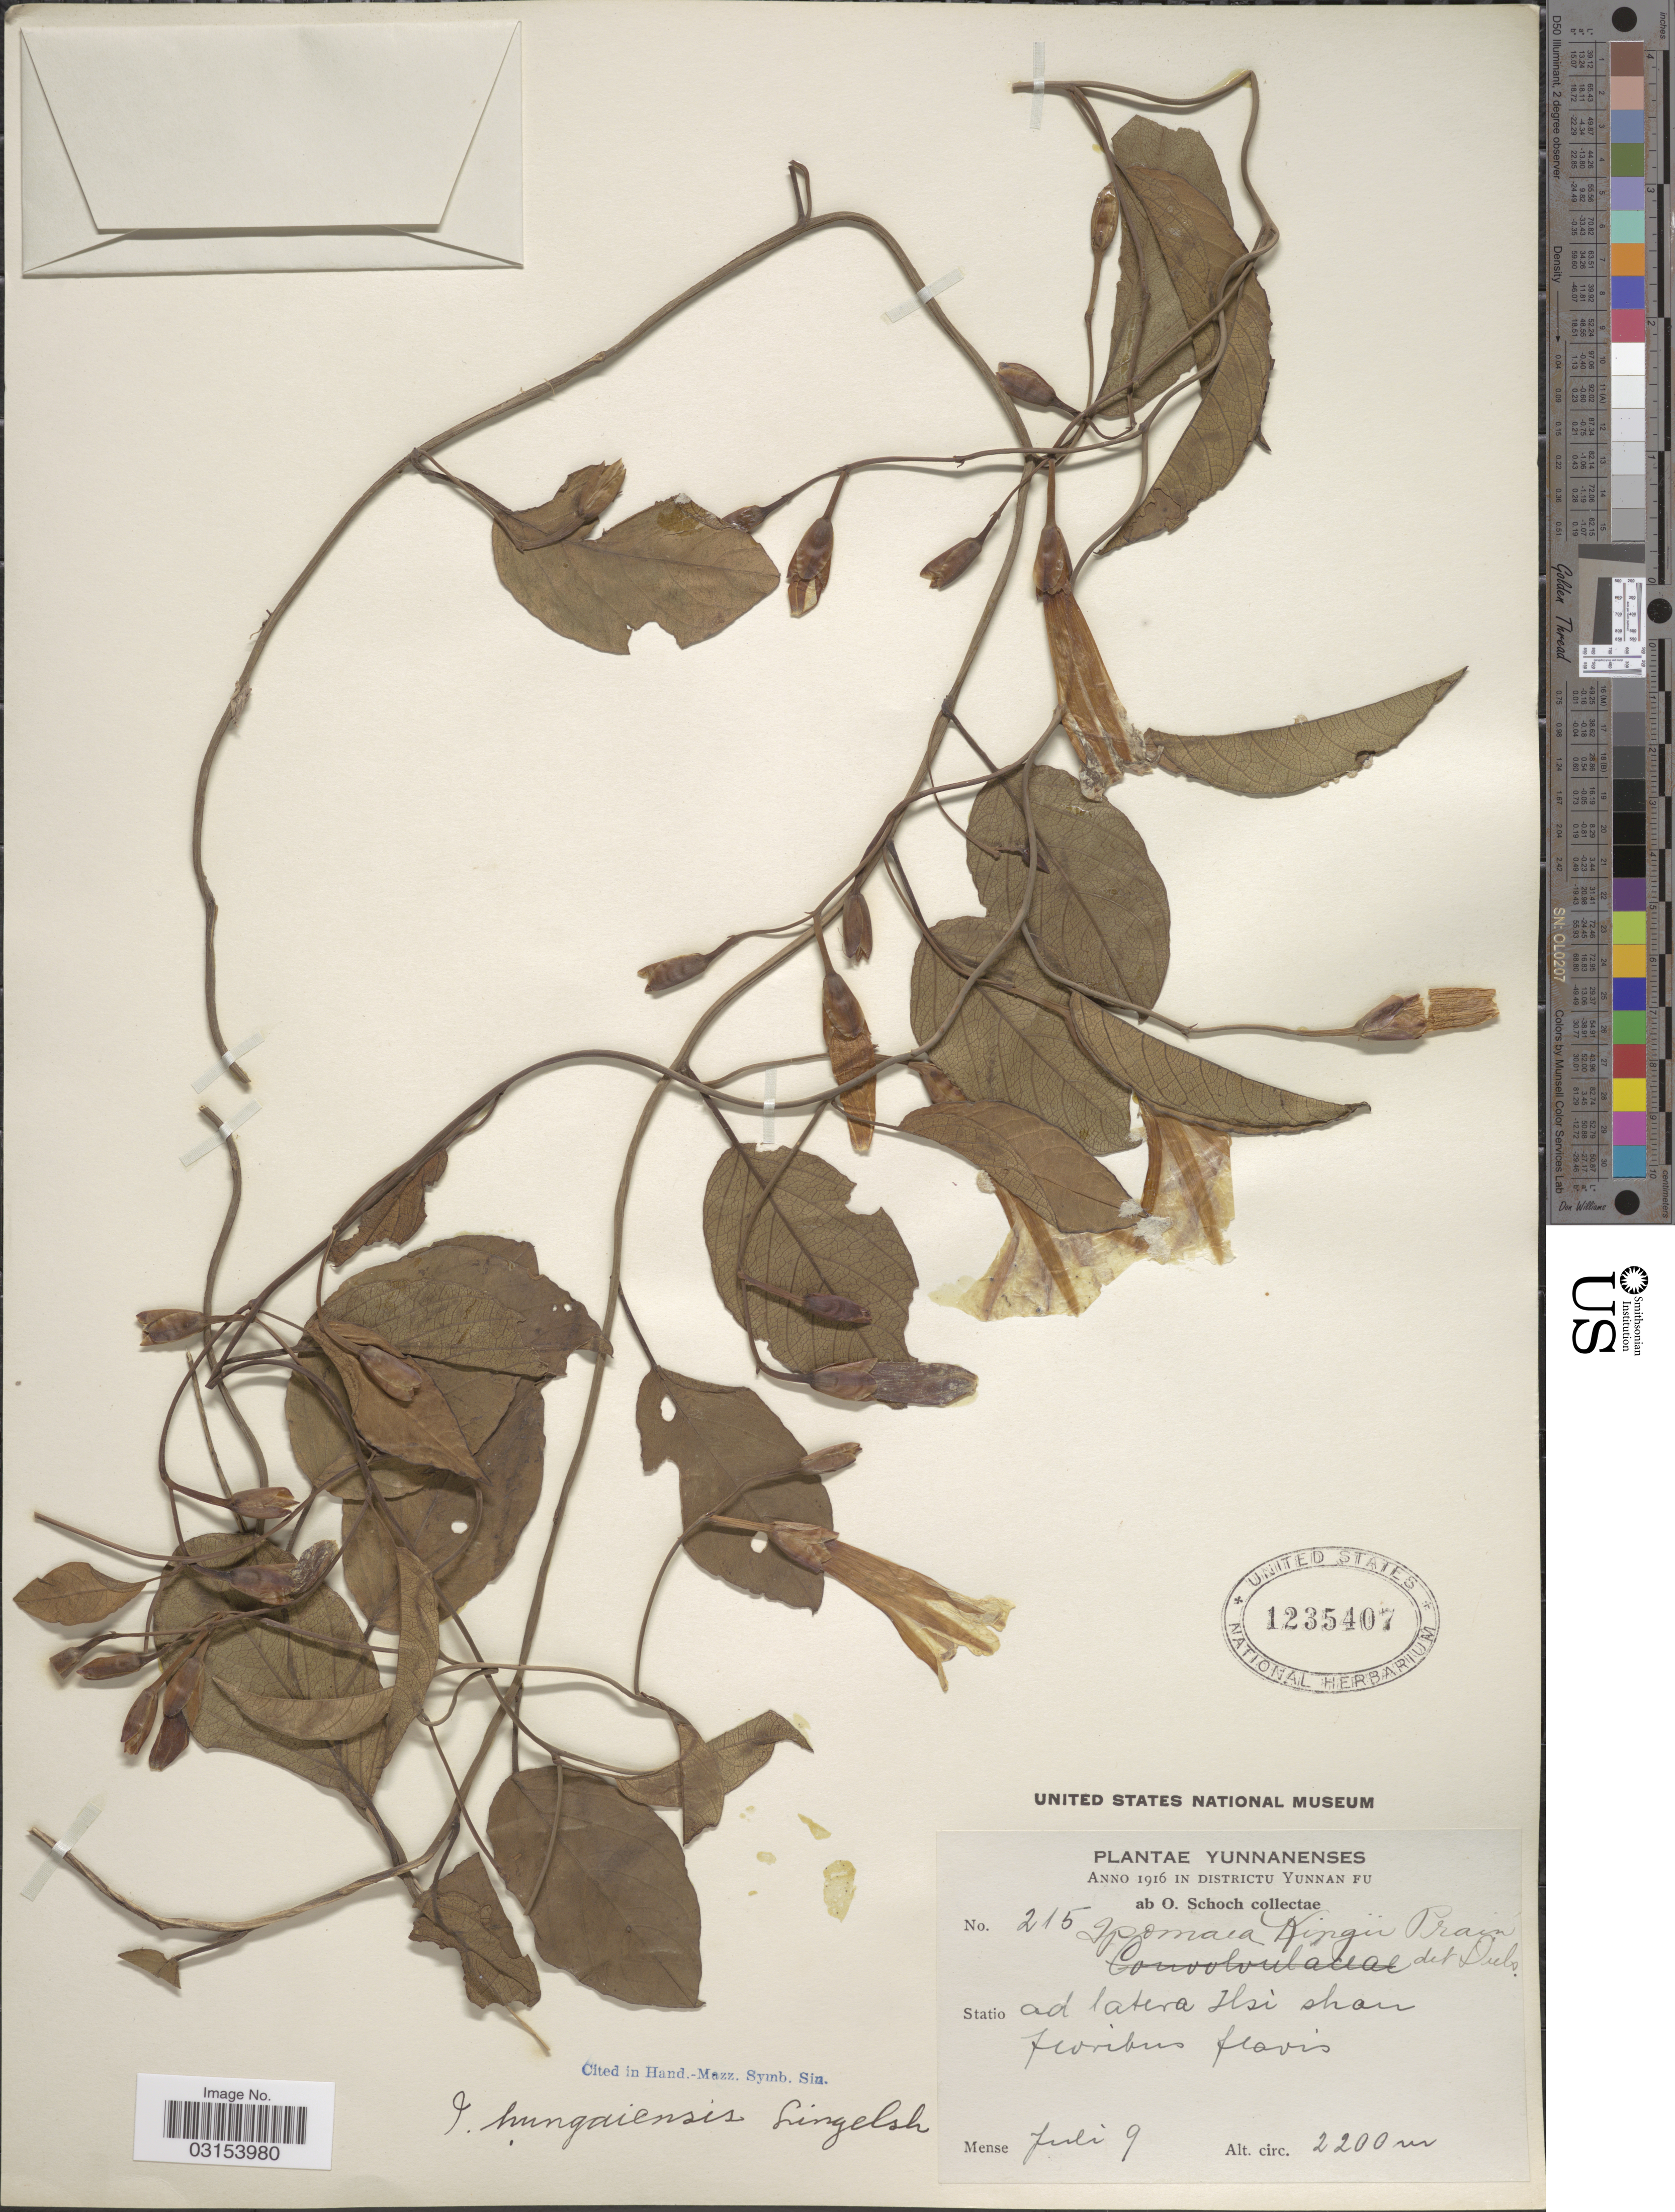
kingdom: Plantae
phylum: Tracheophyta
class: Magnoliopsida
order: Solanales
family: Convolvulaceae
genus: Ipomoea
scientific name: Ipomoea hungaiensis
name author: Lingelsh. & Borza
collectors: O. Schoch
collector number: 215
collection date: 1916-07-09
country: China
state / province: Yunnan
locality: Districtu Yunnan Fu. Statio ad latera Hsi shan.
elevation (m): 2200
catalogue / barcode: US 1235407